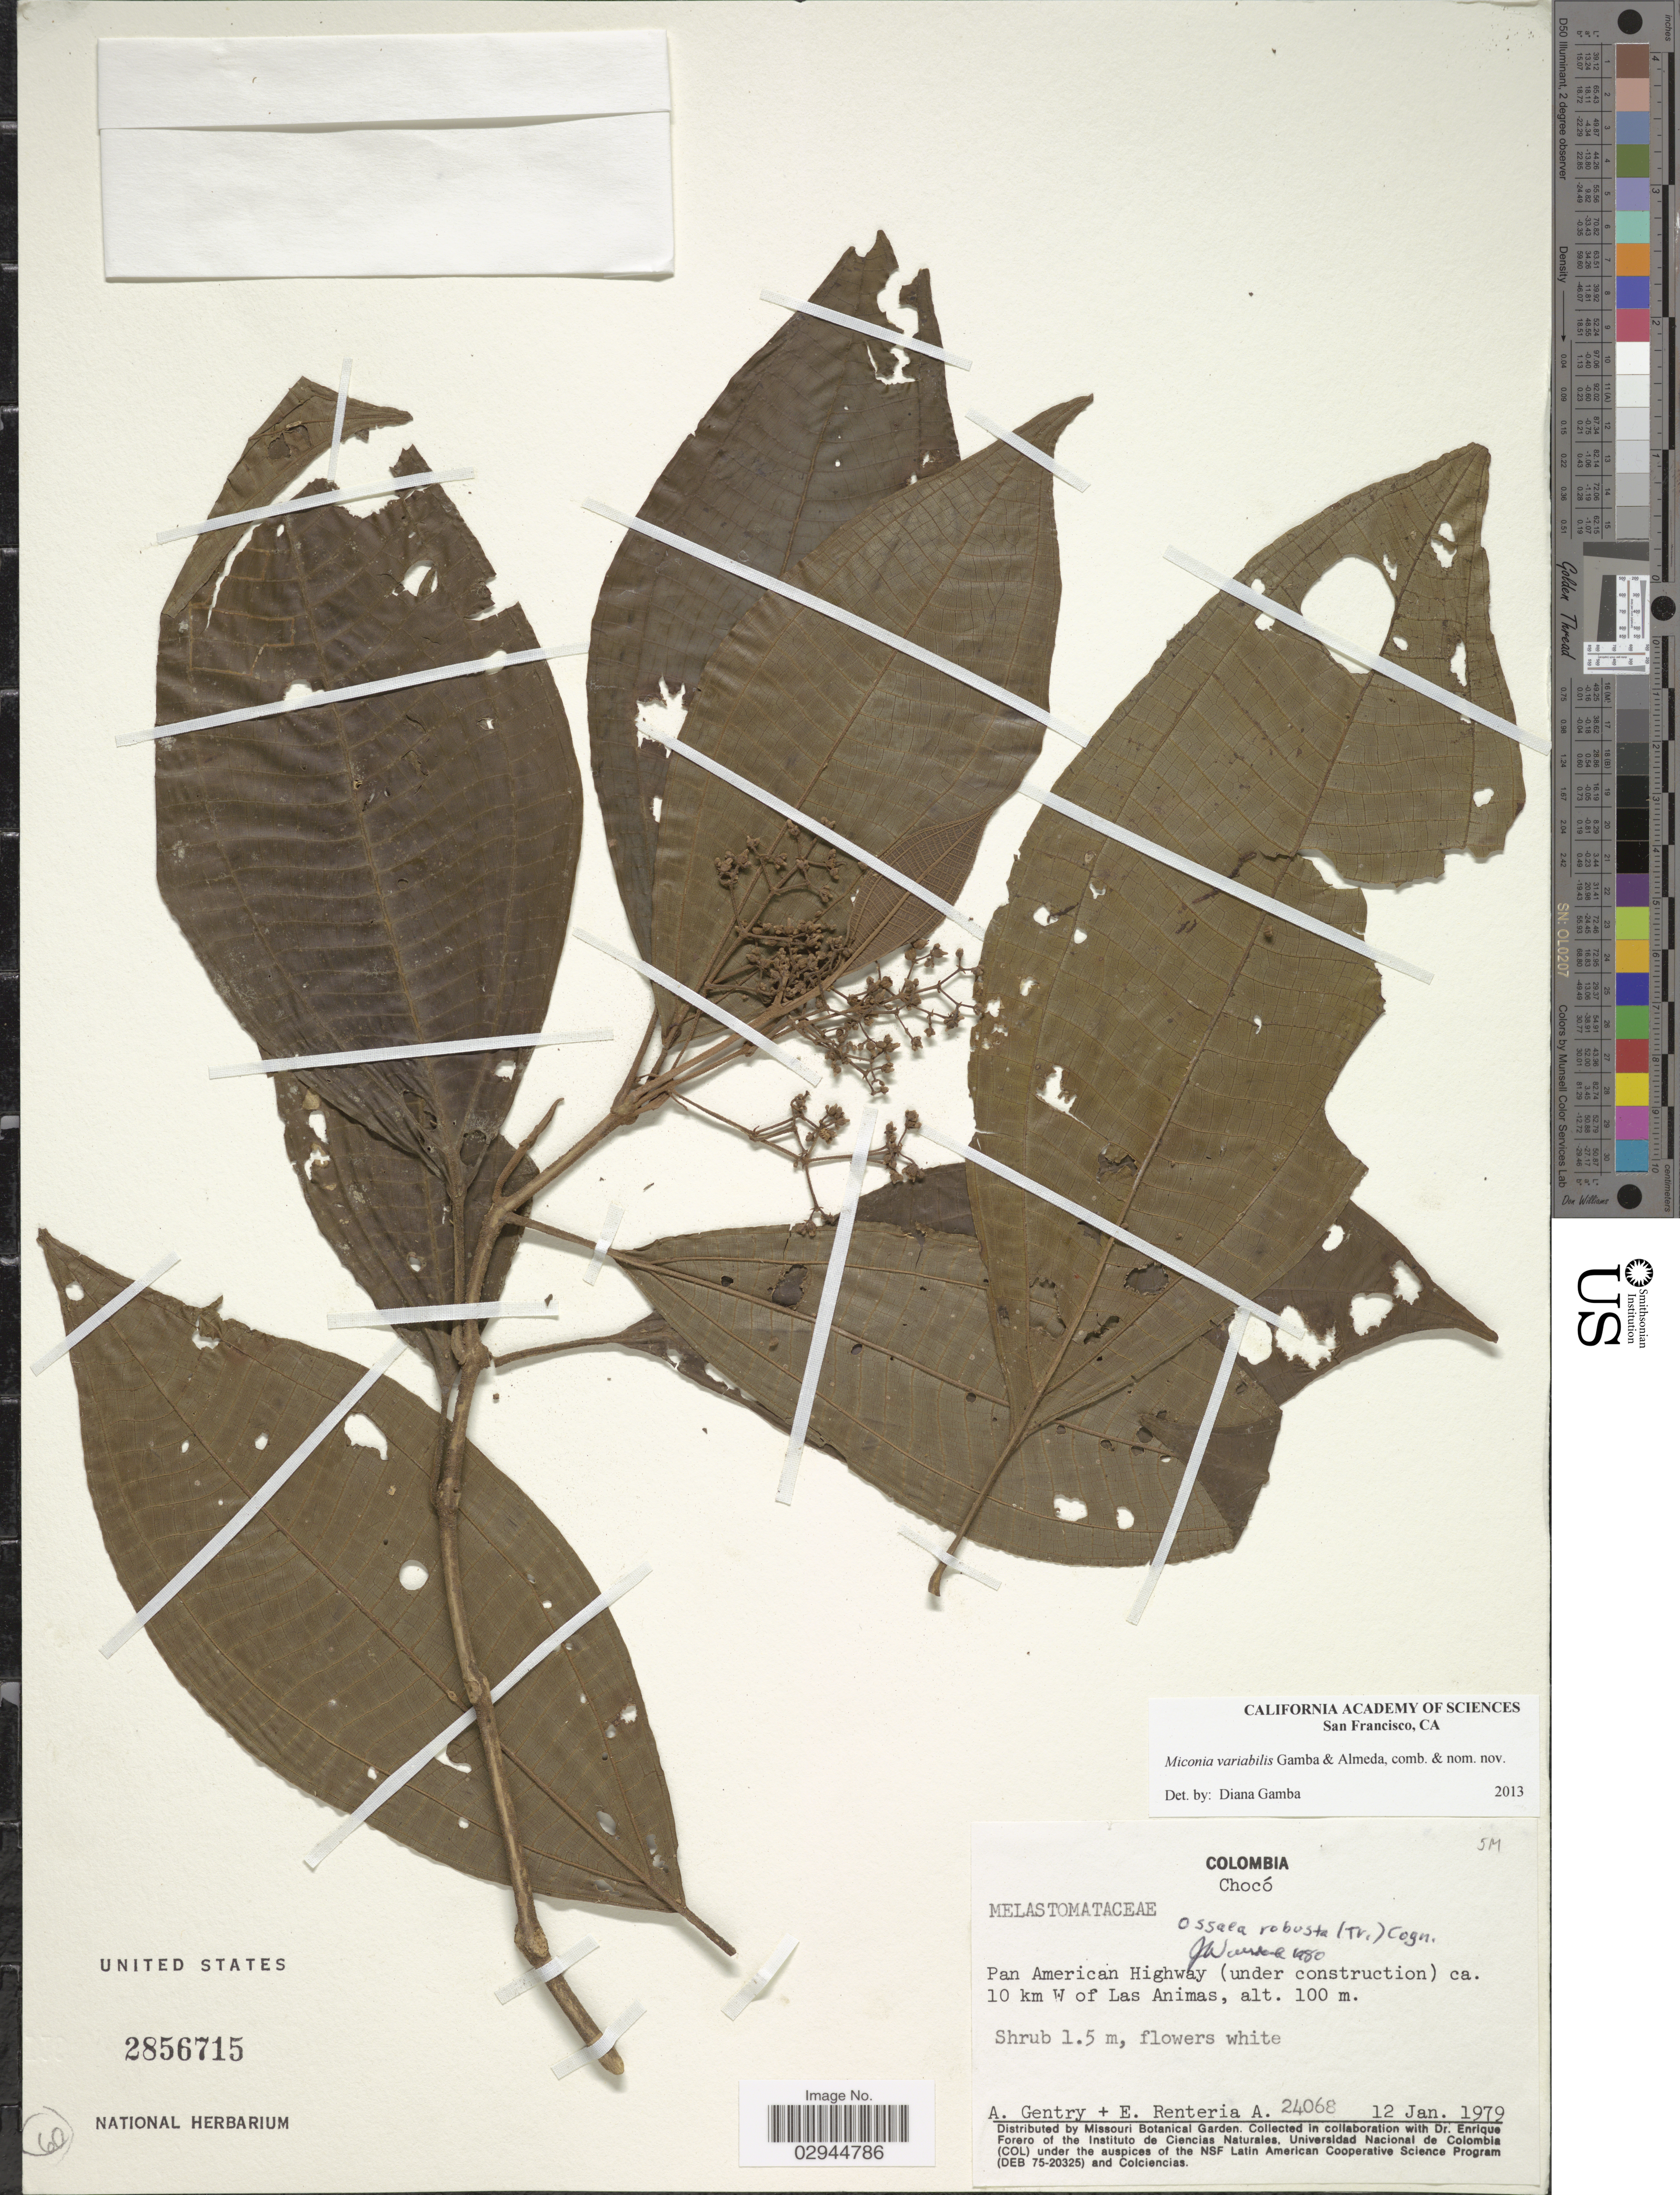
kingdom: Plantae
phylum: Tracheophyta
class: Magnoliopsida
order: Myrtales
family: Melastomataceae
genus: Miconia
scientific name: Miconia variabilis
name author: Gamba & Almeda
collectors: A. H. Gentry & E. Renteria A.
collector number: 24068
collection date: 1979-01-12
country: Colombia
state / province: Chocó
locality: Pan American Highway (under construction) ca. 10 km W of Las Animas.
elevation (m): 100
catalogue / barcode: US 2856715